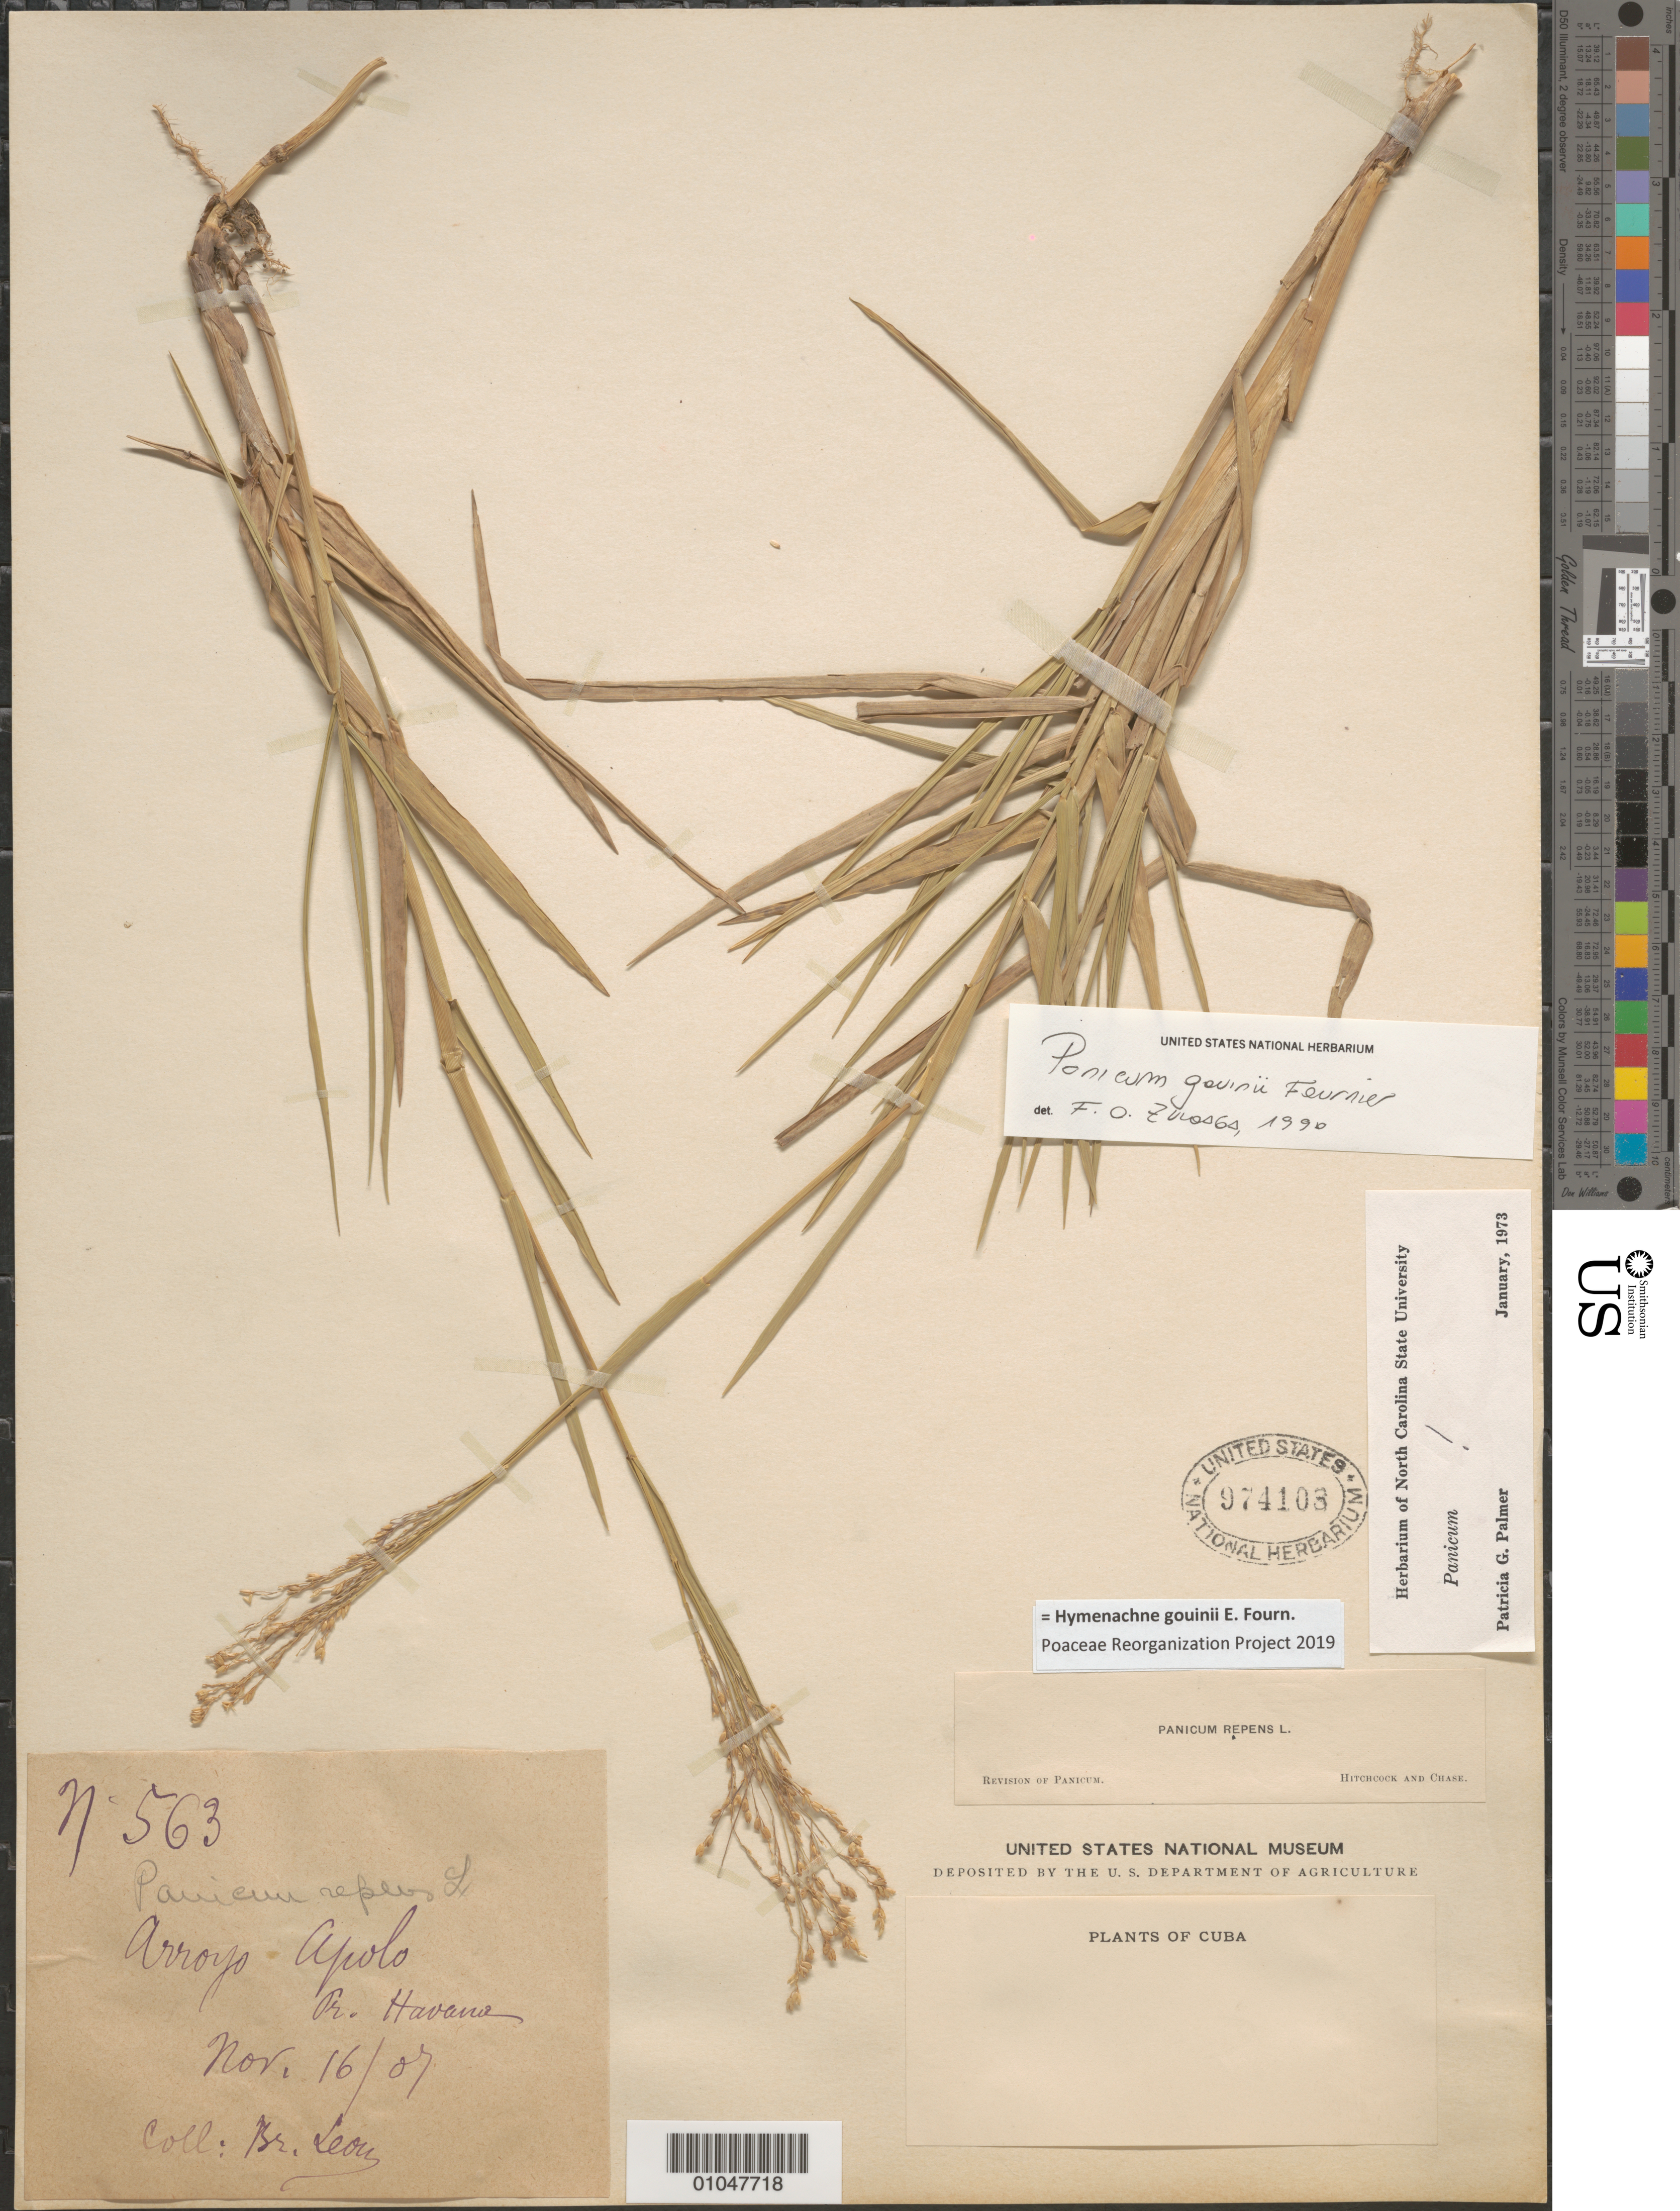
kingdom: Plantae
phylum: Tracheophyta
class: Liliopsida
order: Poales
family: Poaceae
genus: Panicum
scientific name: Panicum gouinii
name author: E. Fourn.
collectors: Bro. León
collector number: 563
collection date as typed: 16 Nov 1907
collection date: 1907-11-16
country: Cuba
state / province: La Habana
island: Cuba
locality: Arroyo Apolo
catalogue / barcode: US 974103